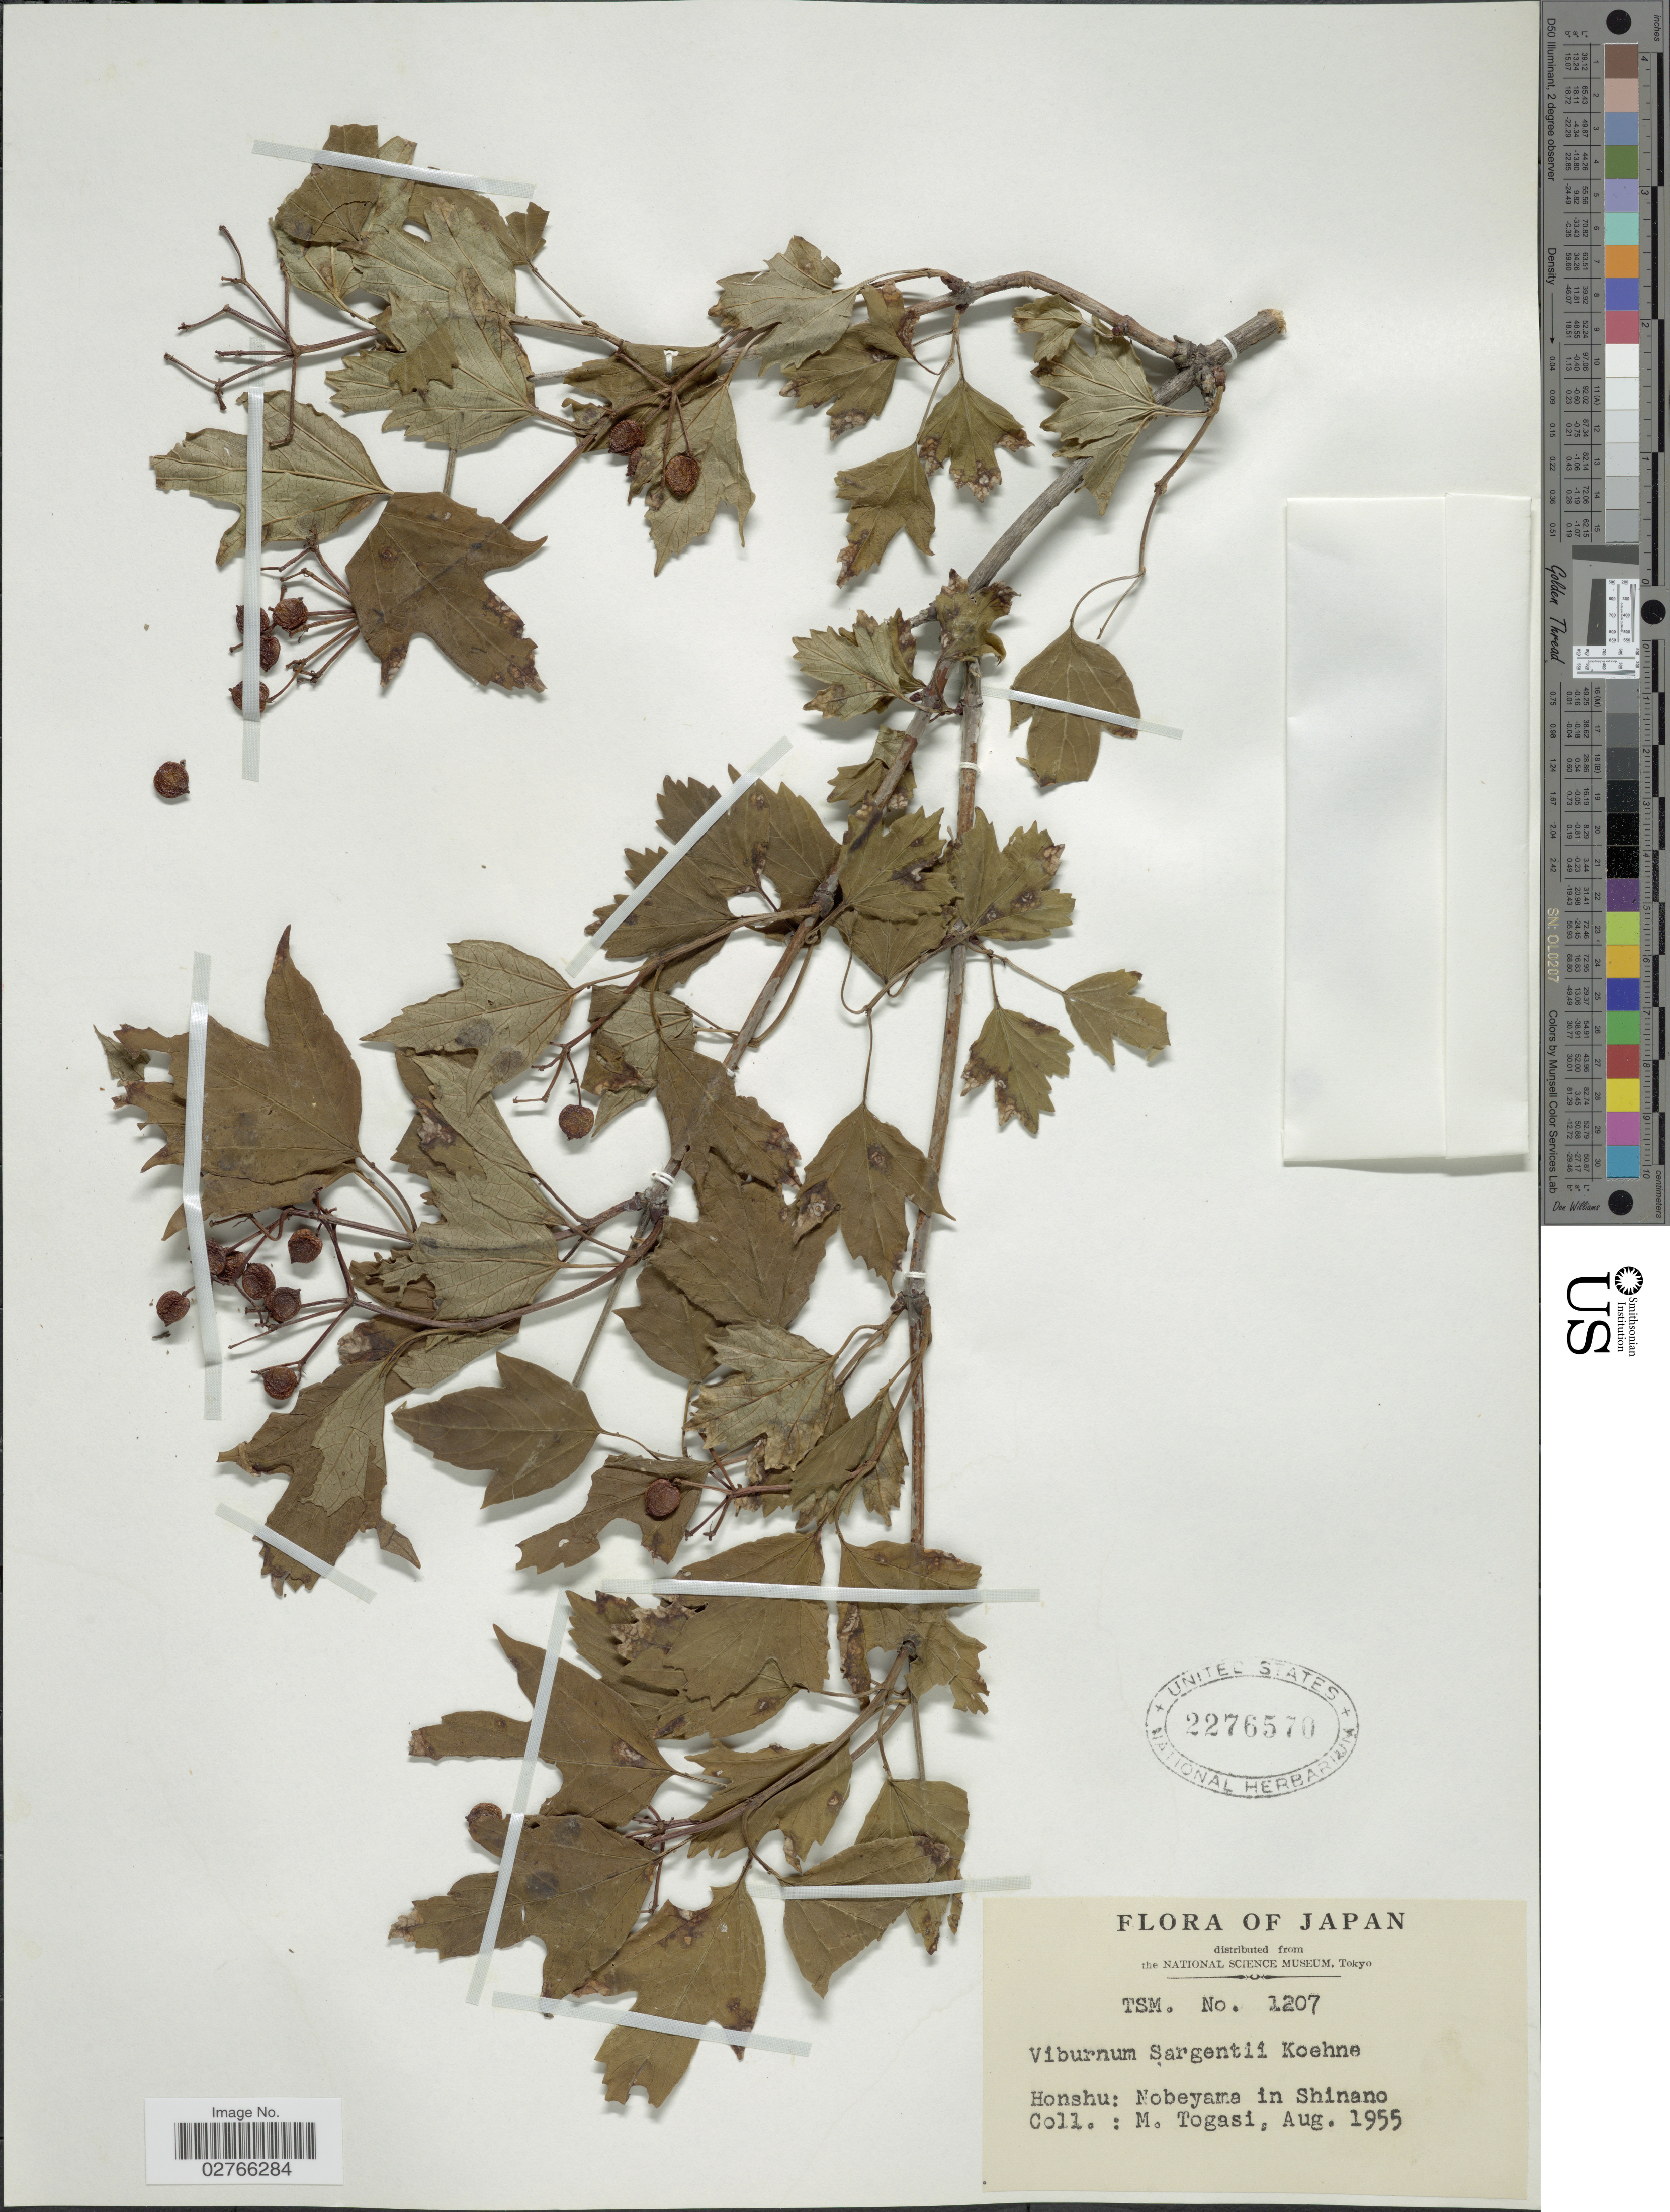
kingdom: Plantae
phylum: Tracheophyta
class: Magnoliopsida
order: Dipsacales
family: Viburnaceae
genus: Viburnum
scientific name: Viburnum opulus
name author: L.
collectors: M. Togasi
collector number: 1207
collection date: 1955-08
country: Japan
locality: Honshu: Nobeyama in Shinano.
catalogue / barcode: US 2276570